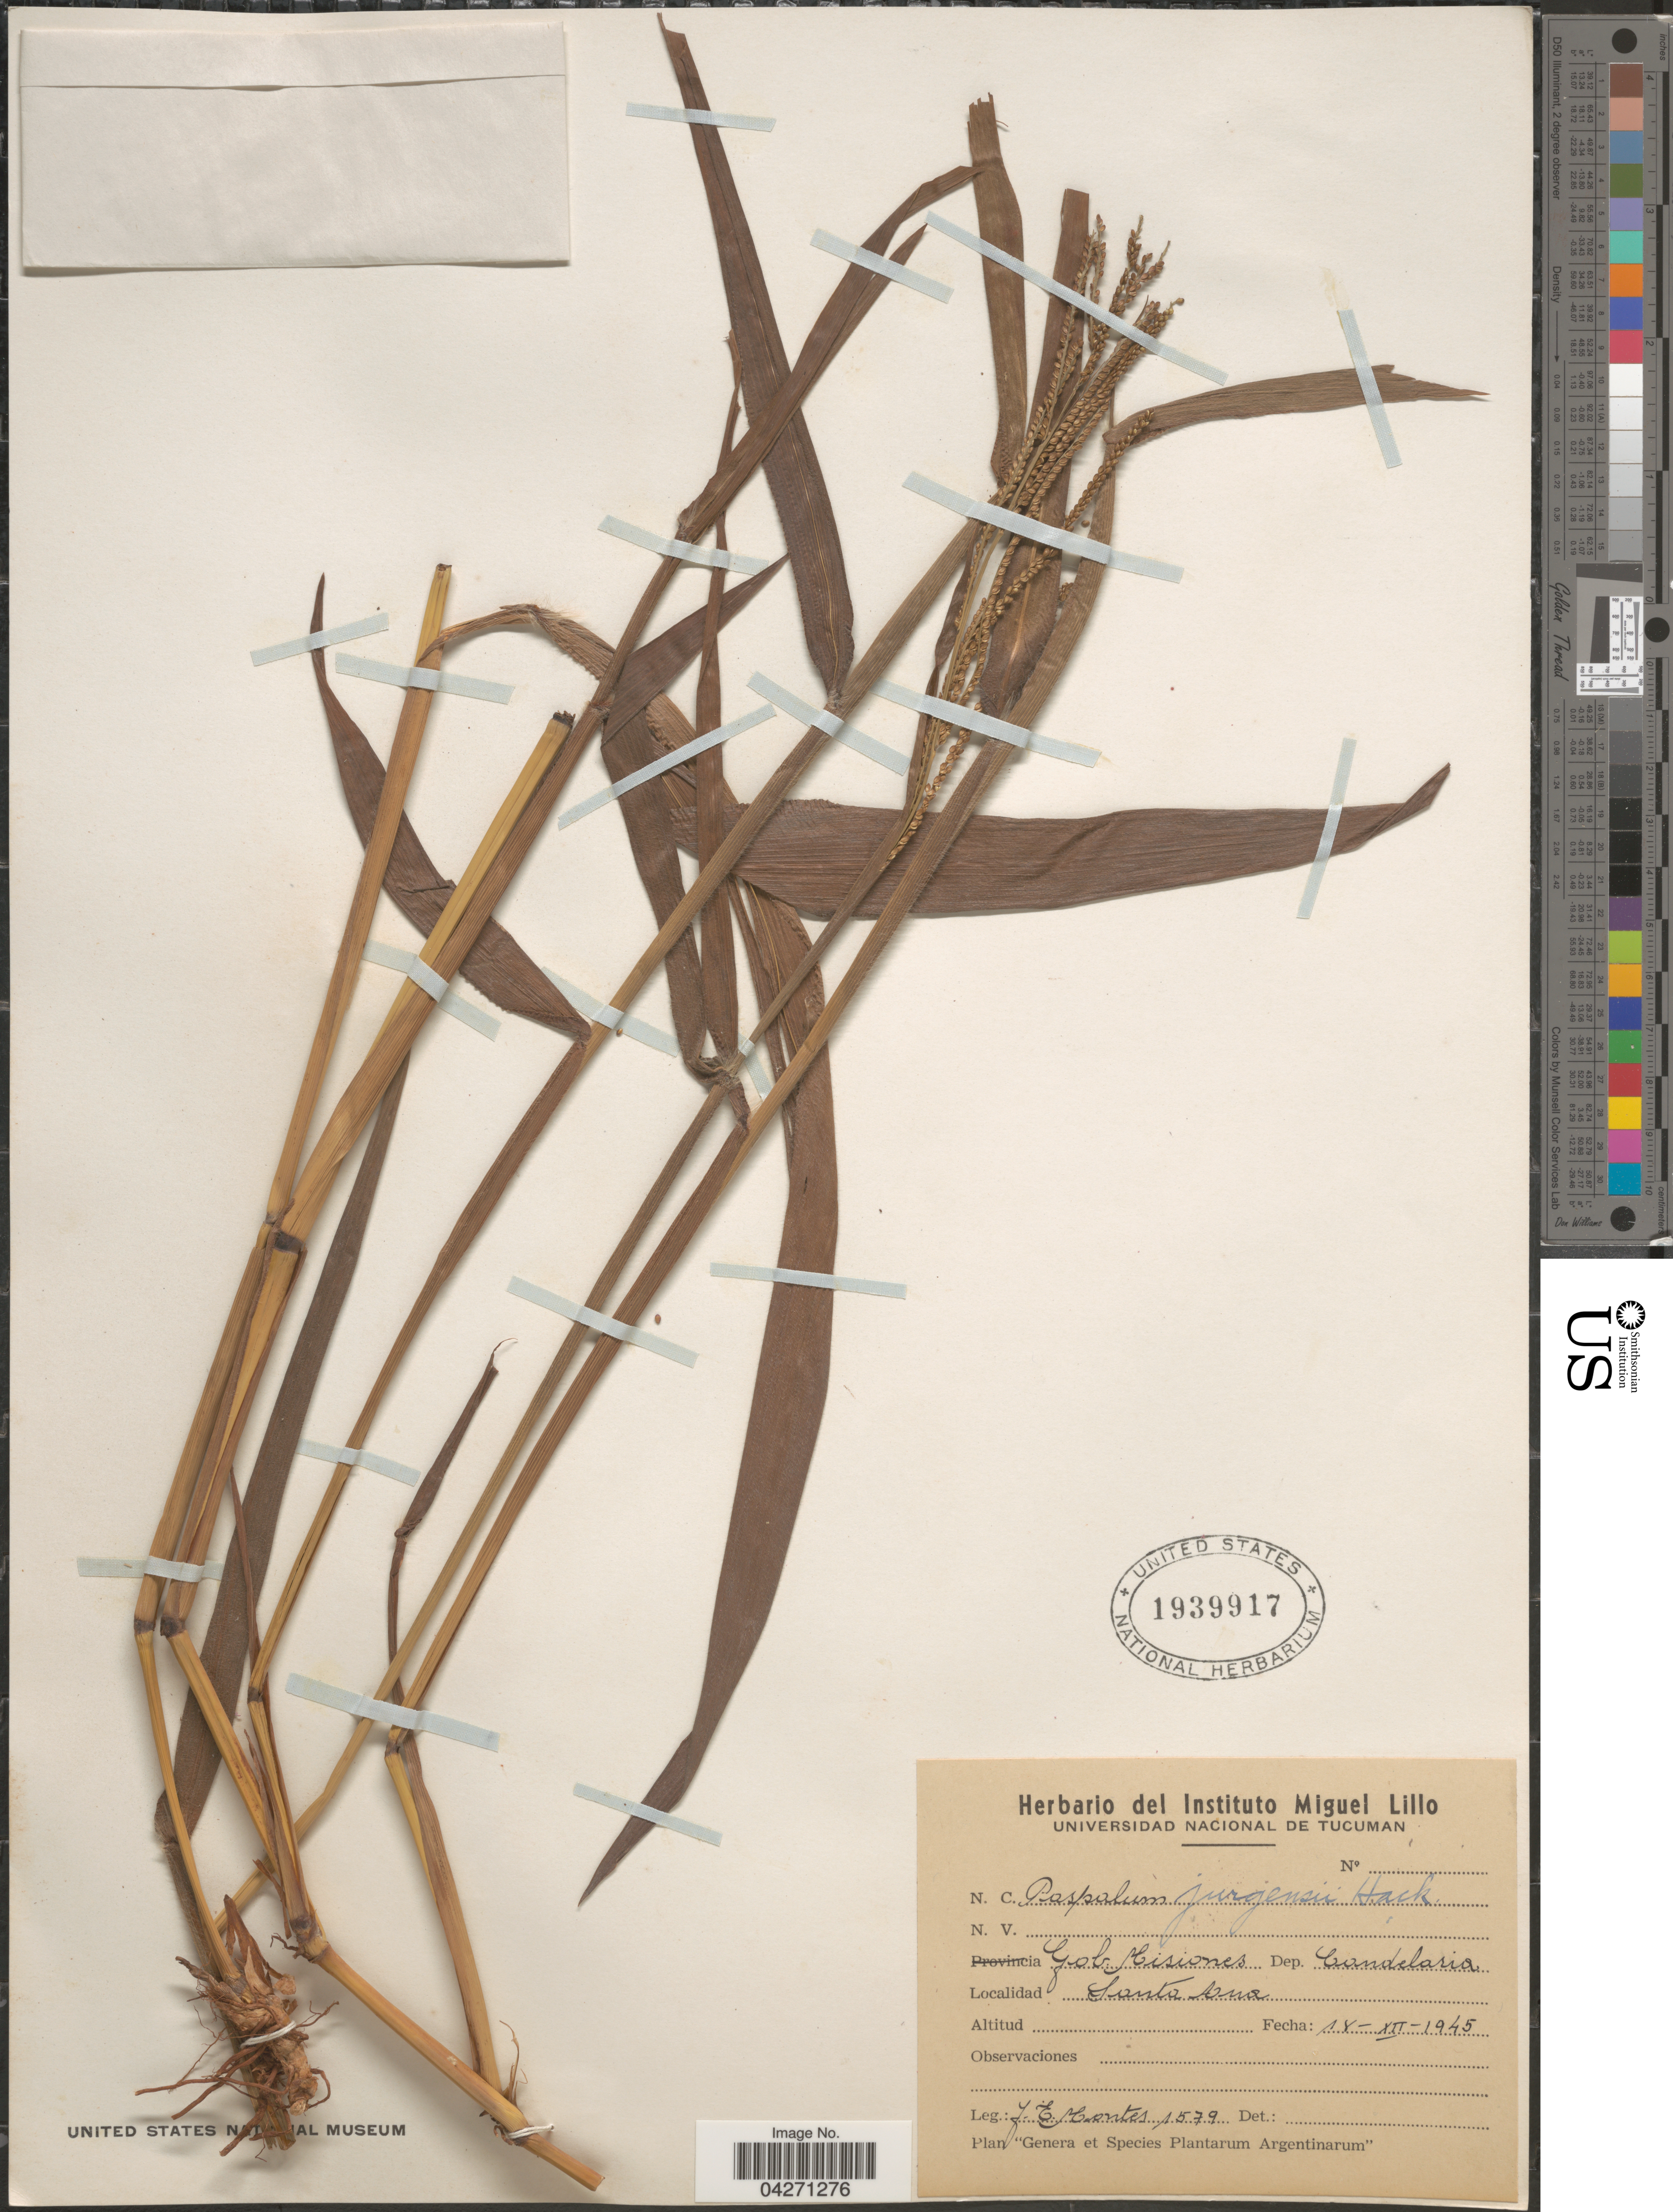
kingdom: Plantae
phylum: Tracheophyta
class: Liliopsida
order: Poales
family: Poaceae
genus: Paspalum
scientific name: Paspalum juergensii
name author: Hack.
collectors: J. E. Montes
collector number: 1579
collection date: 1945-12-18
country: Argentina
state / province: Misiones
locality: Gob. Misiones. Dep. Candelaria. Santa Ana.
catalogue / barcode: US 1939917